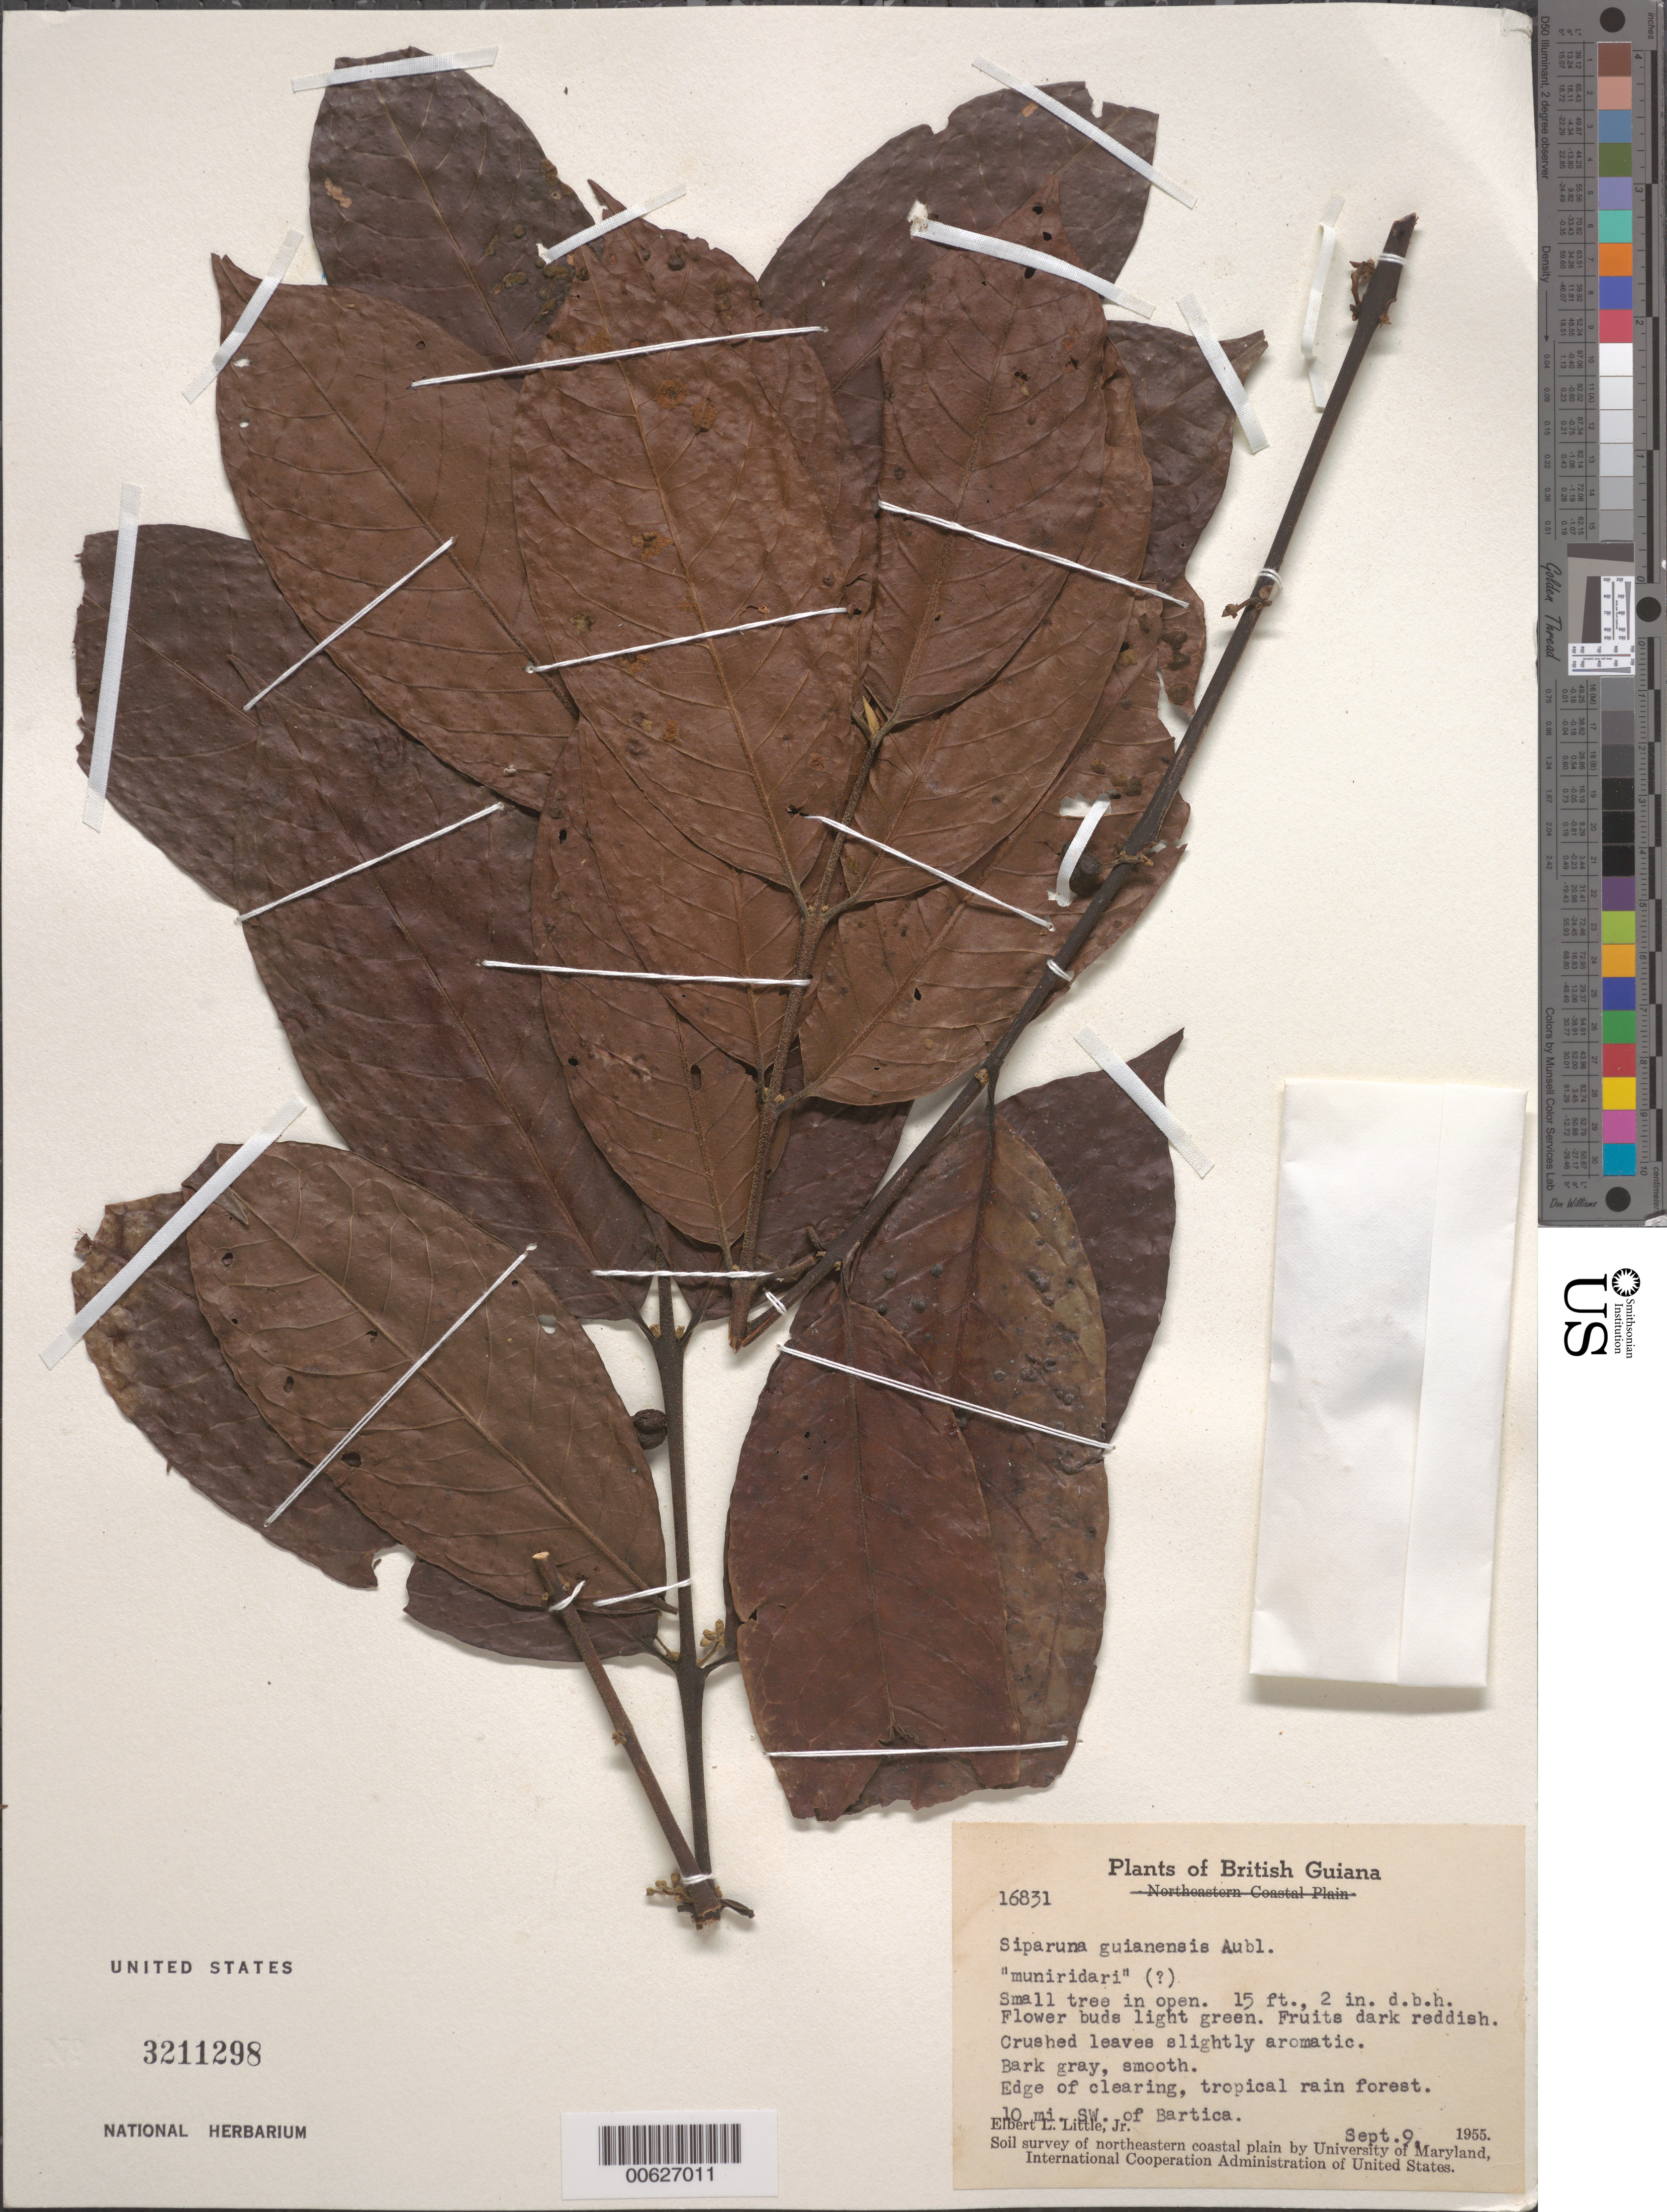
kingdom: Plantae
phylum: Tracheophyta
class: Magnoliopsida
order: Laurales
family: Siparunaceae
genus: Siparuna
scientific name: Siparuna guianensis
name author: Aubl.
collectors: E. L. Little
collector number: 16831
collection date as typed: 9-Sep-55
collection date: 1955-09-09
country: Guyana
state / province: Cuyuni-Mazaruni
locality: Bartica, 10 mi. SW of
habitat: Edge of clearing, tropical rainforest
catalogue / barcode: US 3211298